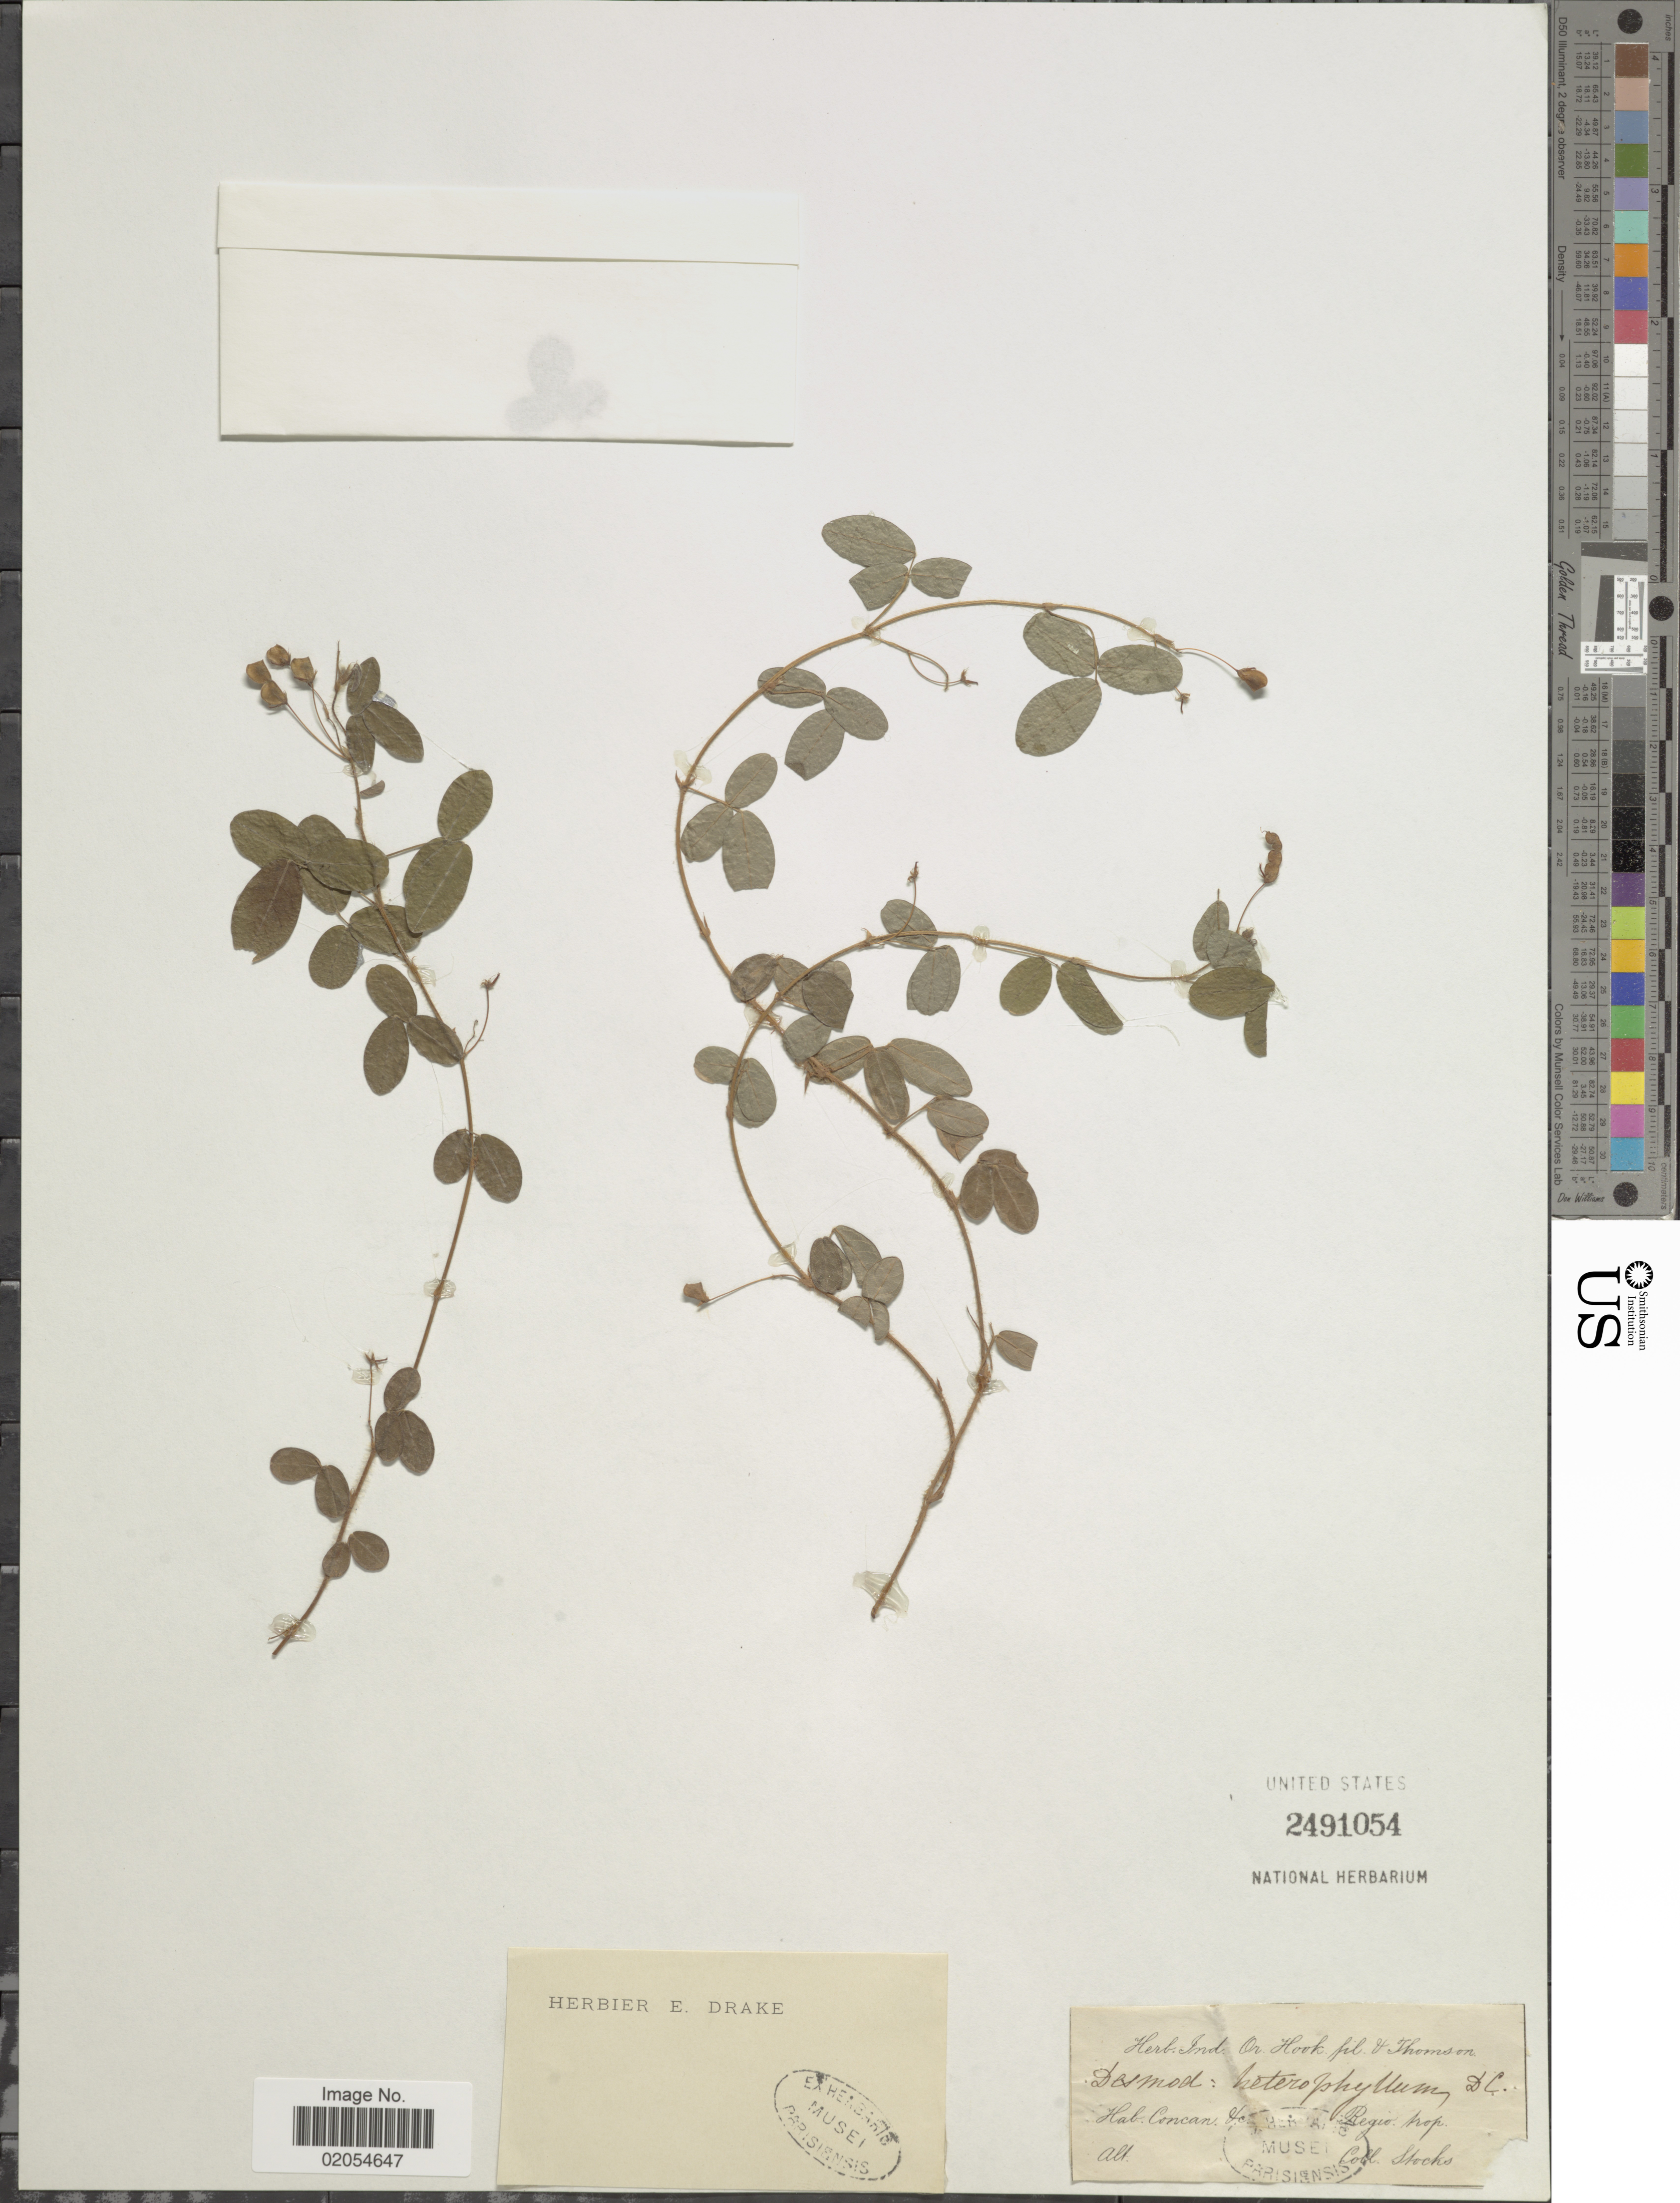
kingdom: Plantae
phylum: Tracheophyta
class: Magnoliopsida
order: Fabales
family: Fabaceae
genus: Grona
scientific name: Grona heterophylla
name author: (Willd.) H. Ohashi & K. Ohashi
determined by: Strong, Mark T., (BOT), Smithsonian Institution - National Museum of Natural History (UNITED STATES)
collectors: Stocks, --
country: India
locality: Concan. Regio prop.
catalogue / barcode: US 2491054